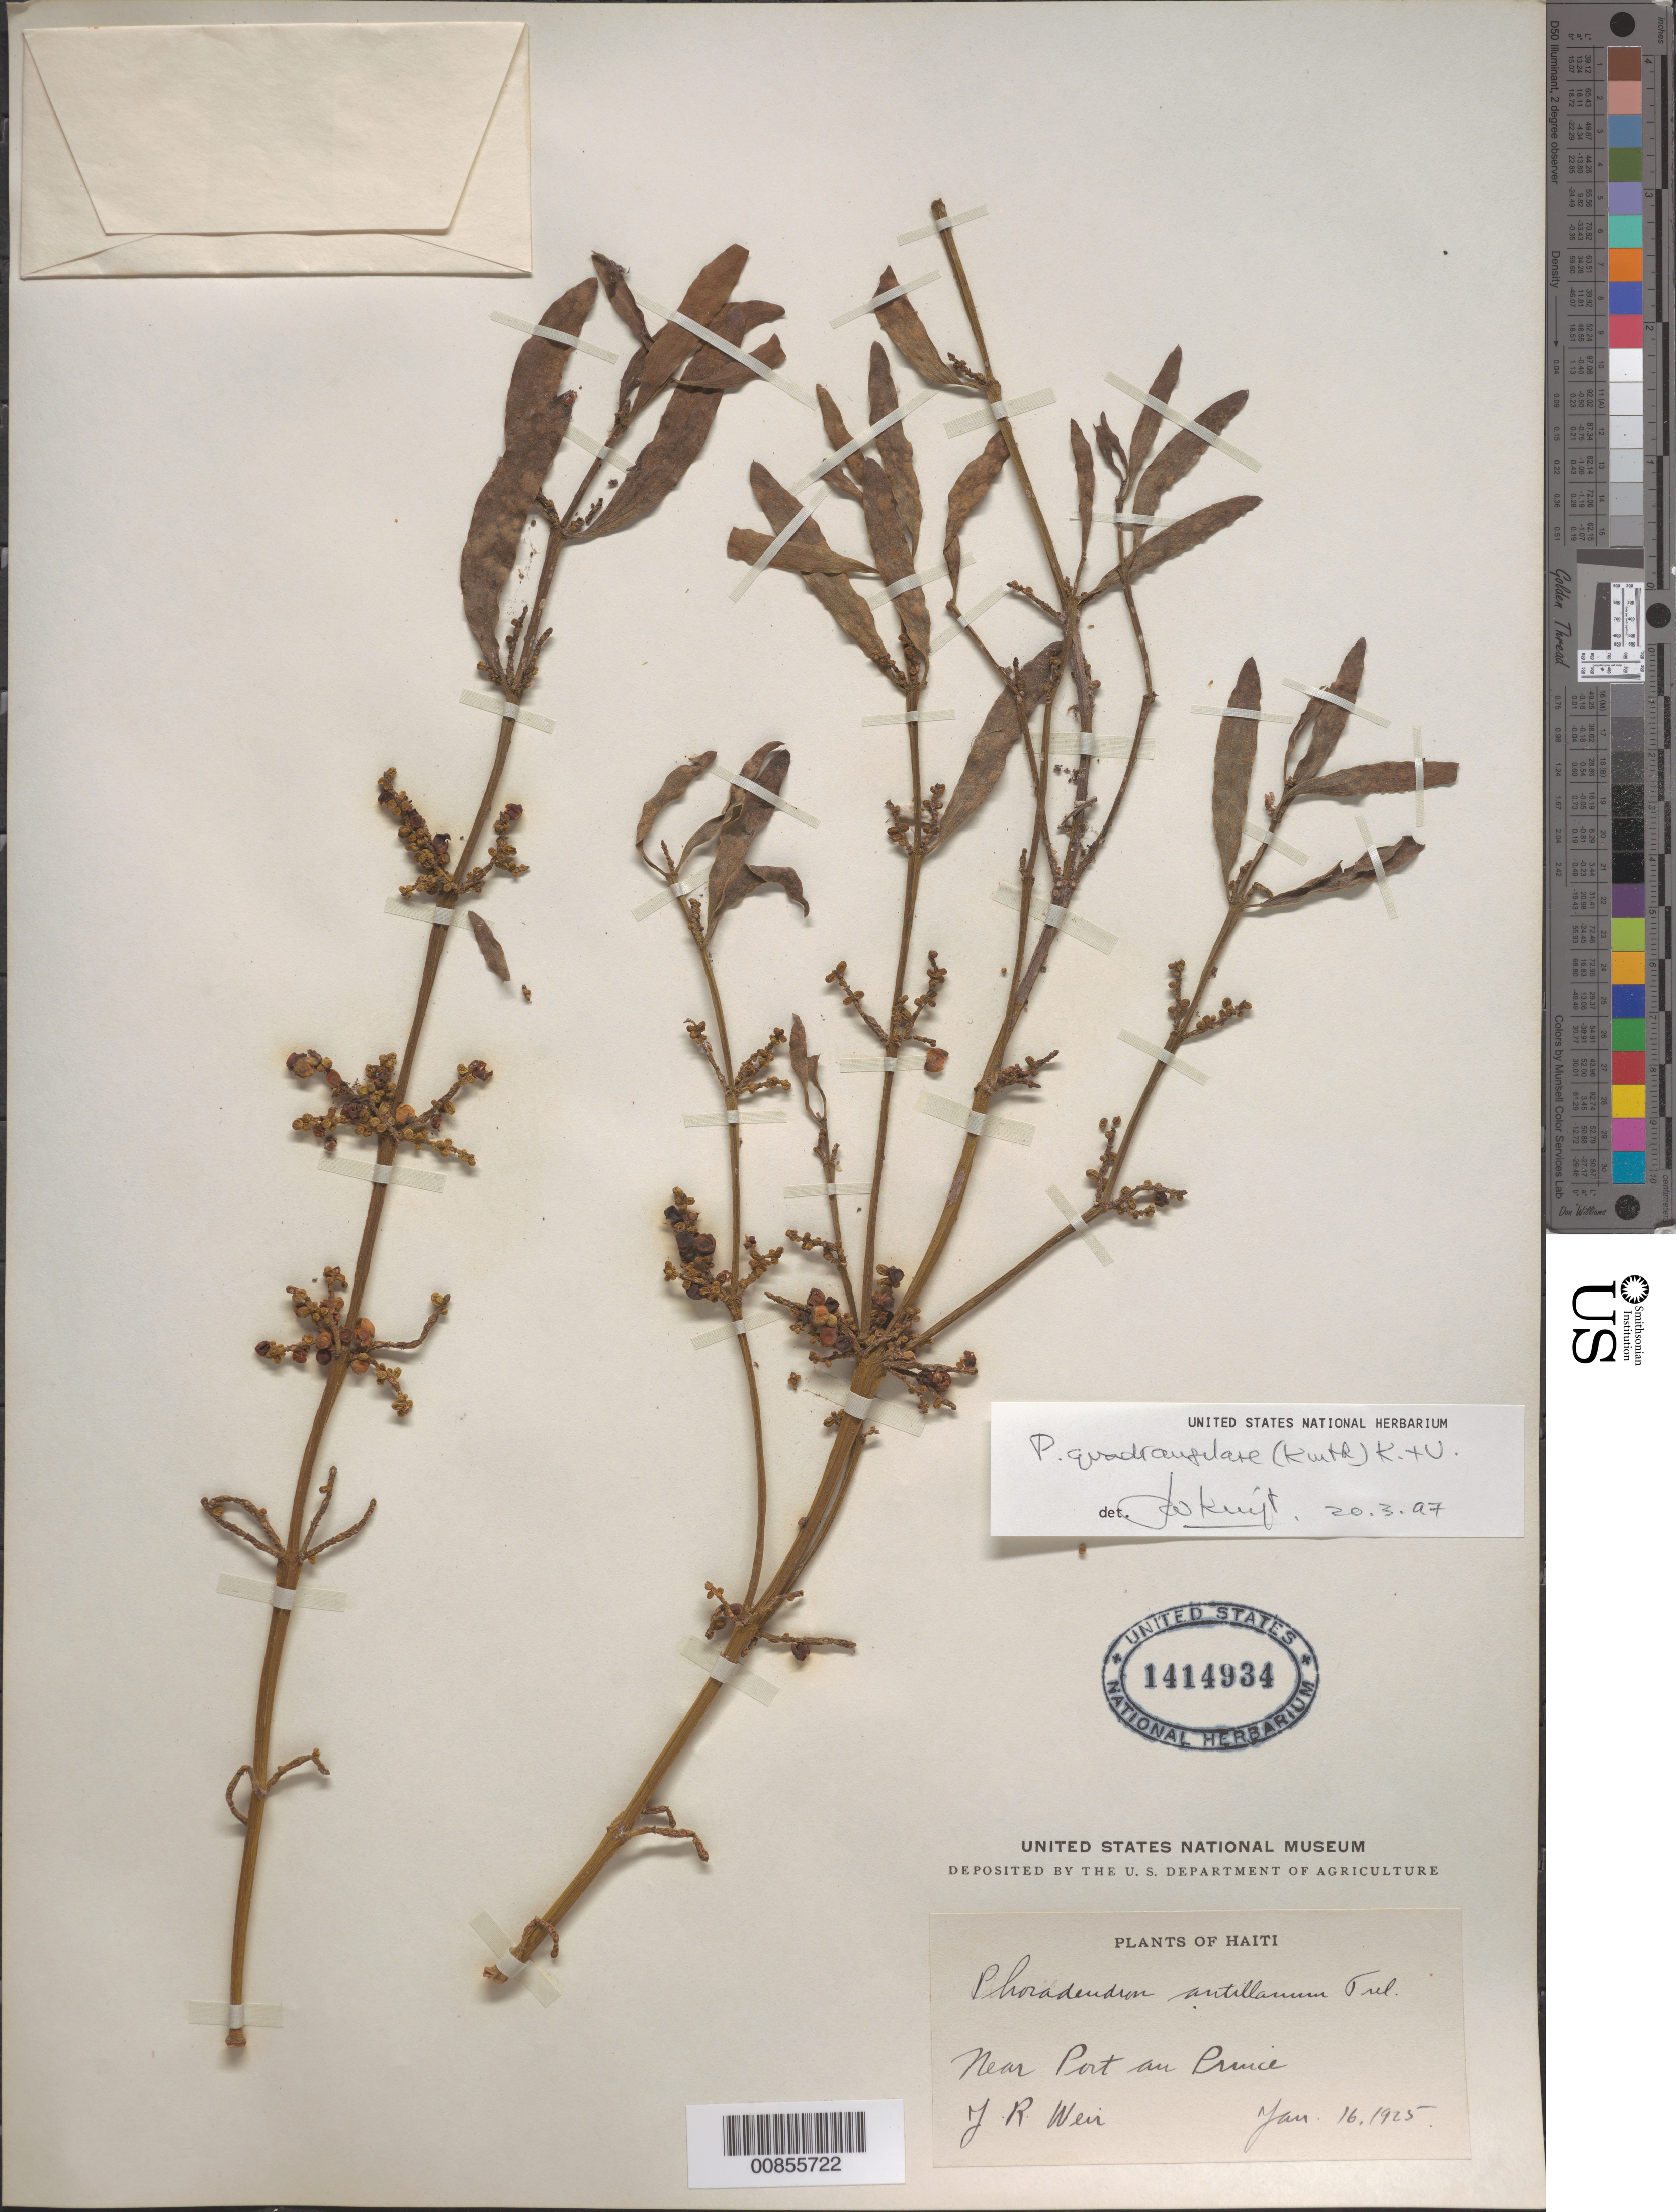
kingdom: Plantae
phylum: Tracheophyta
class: Magnoliopsida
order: Santalales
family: Viscaceae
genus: Phoradendron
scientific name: Phoradendron quadrangulare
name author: (Kunth) Griseb.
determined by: Kuijt, Job, (CANADA)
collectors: J. Weir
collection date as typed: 16 Jan 1925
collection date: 1925-01-16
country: Haiti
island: Hispaniola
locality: Near Port au Prince.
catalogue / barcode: US 1414934